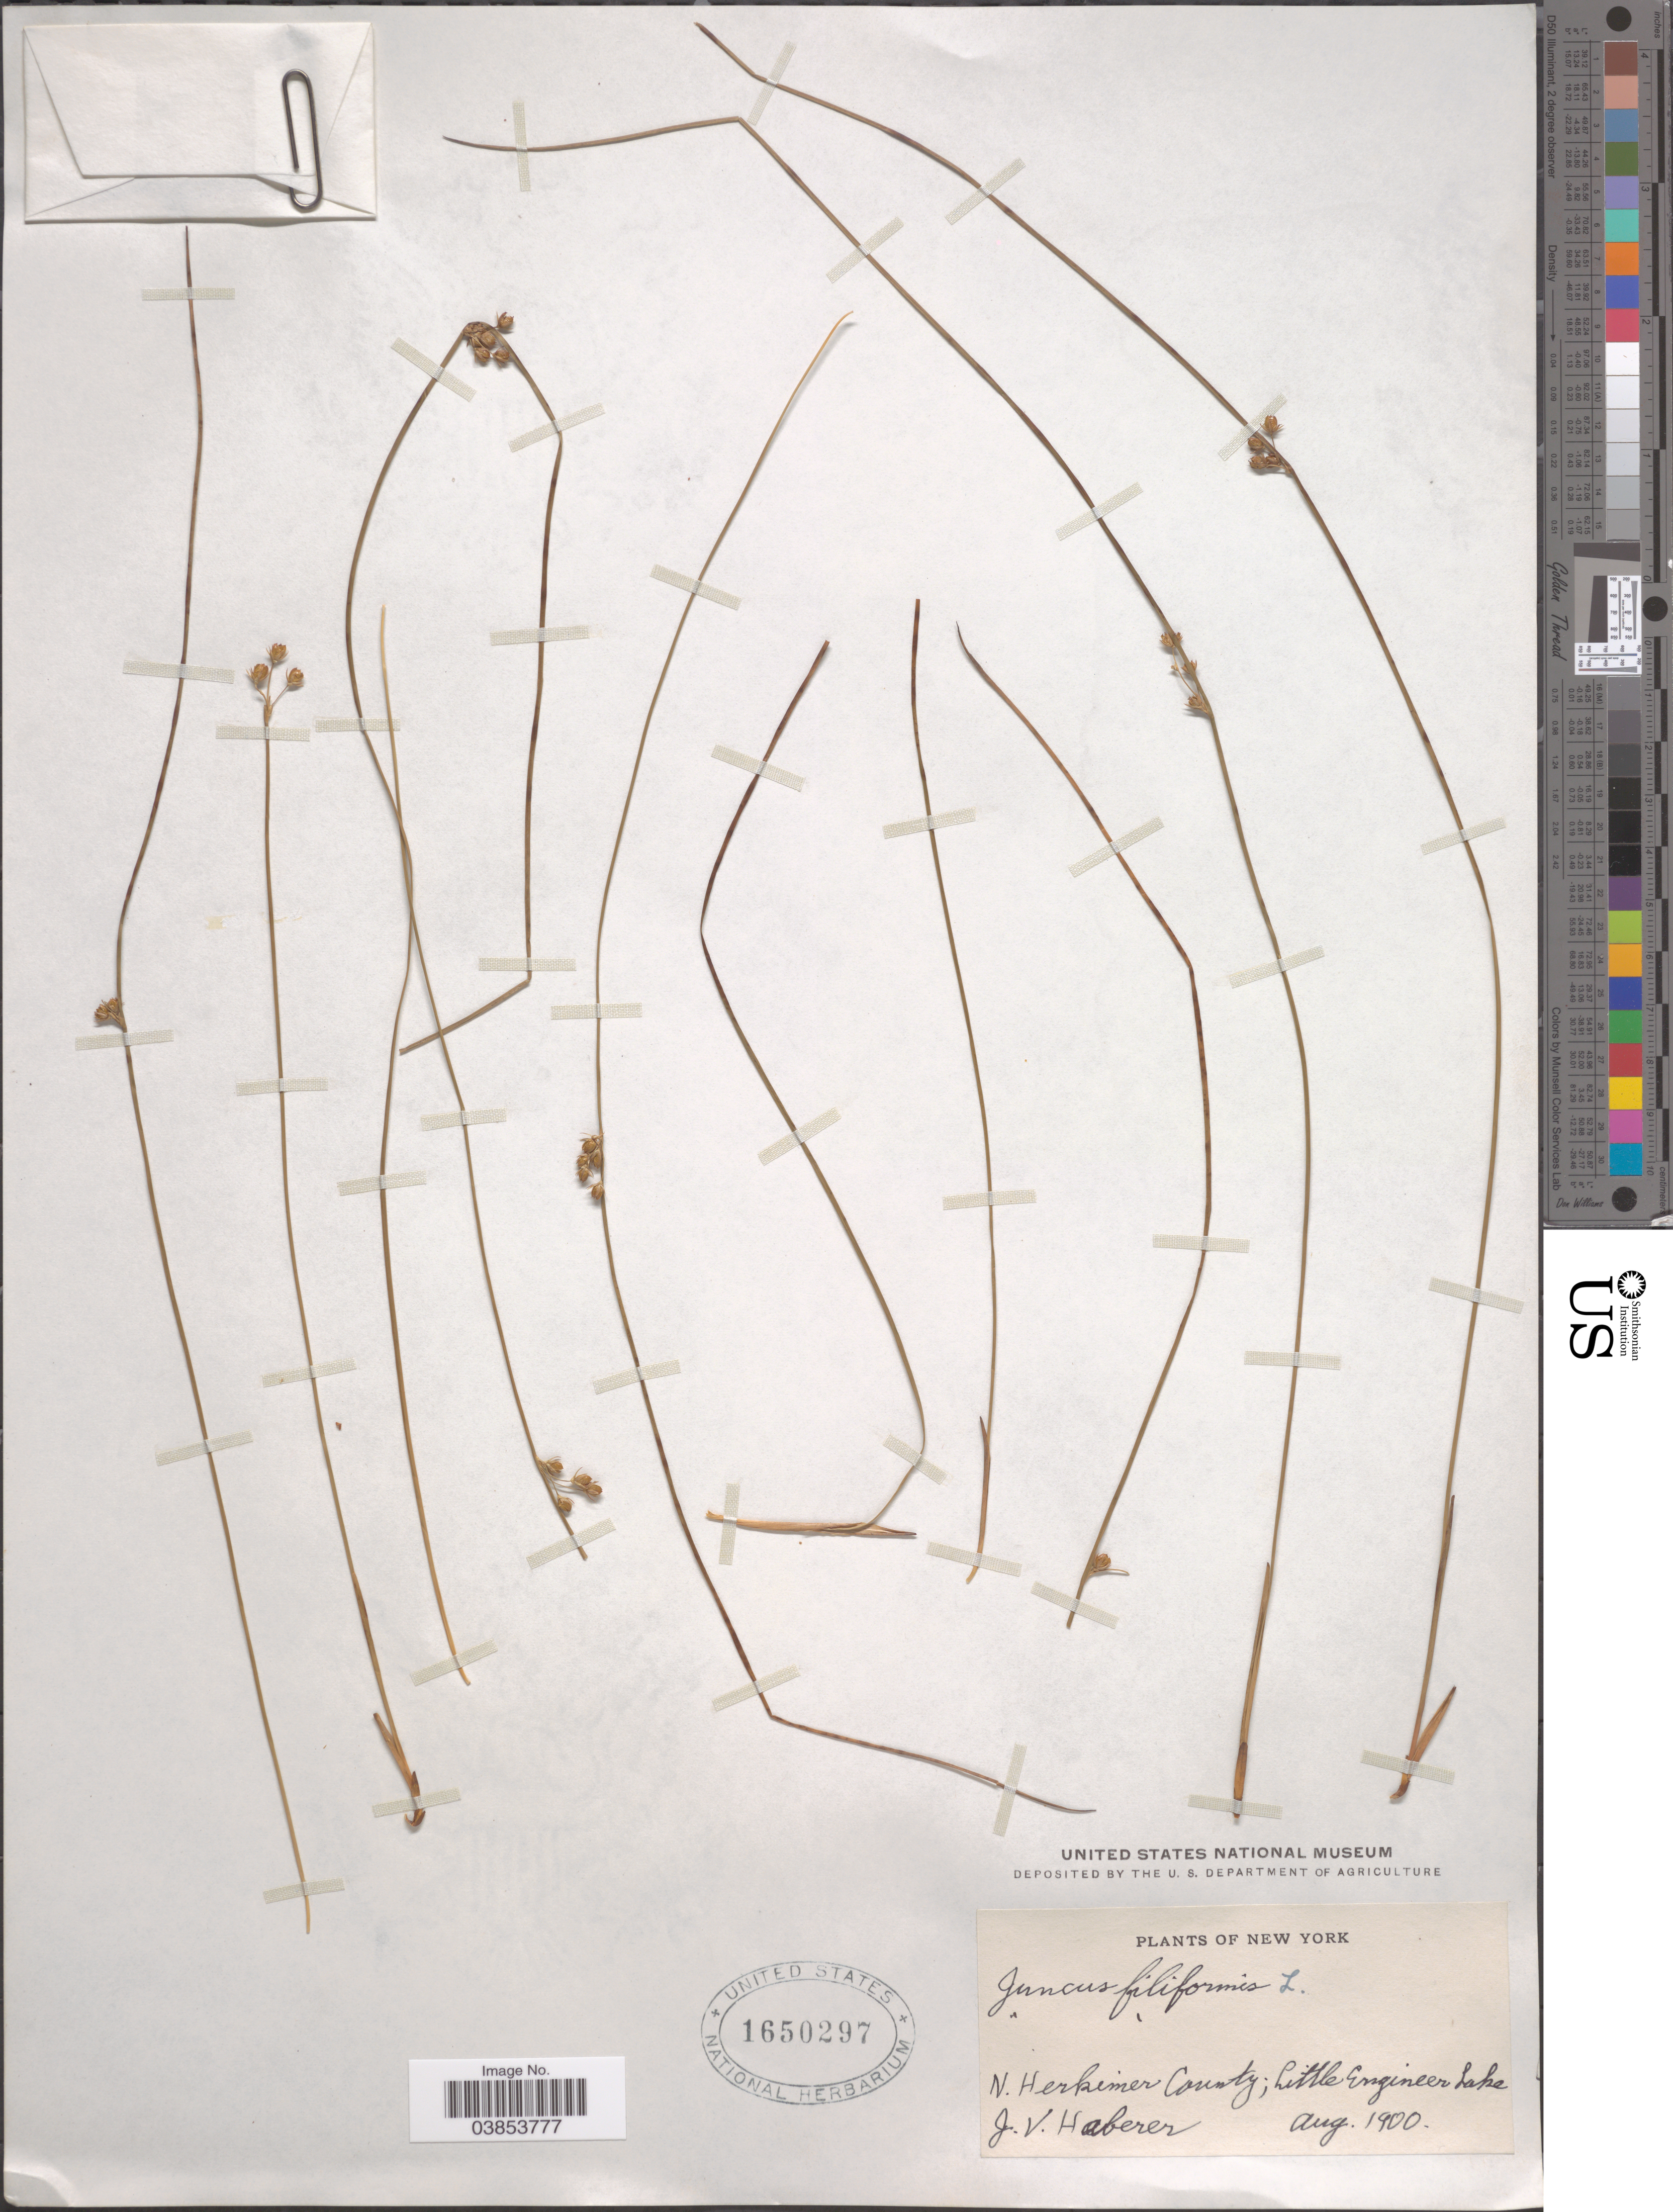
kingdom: Plantae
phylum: Tracheophyta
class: Liliopsida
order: Poales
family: Juncaceae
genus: Juncus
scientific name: Juncus filiformis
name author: L.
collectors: J. V. Haberer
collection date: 1900-08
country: United States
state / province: New York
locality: N. Herkimer County; Little Engineer Lake.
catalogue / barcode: US 1650297